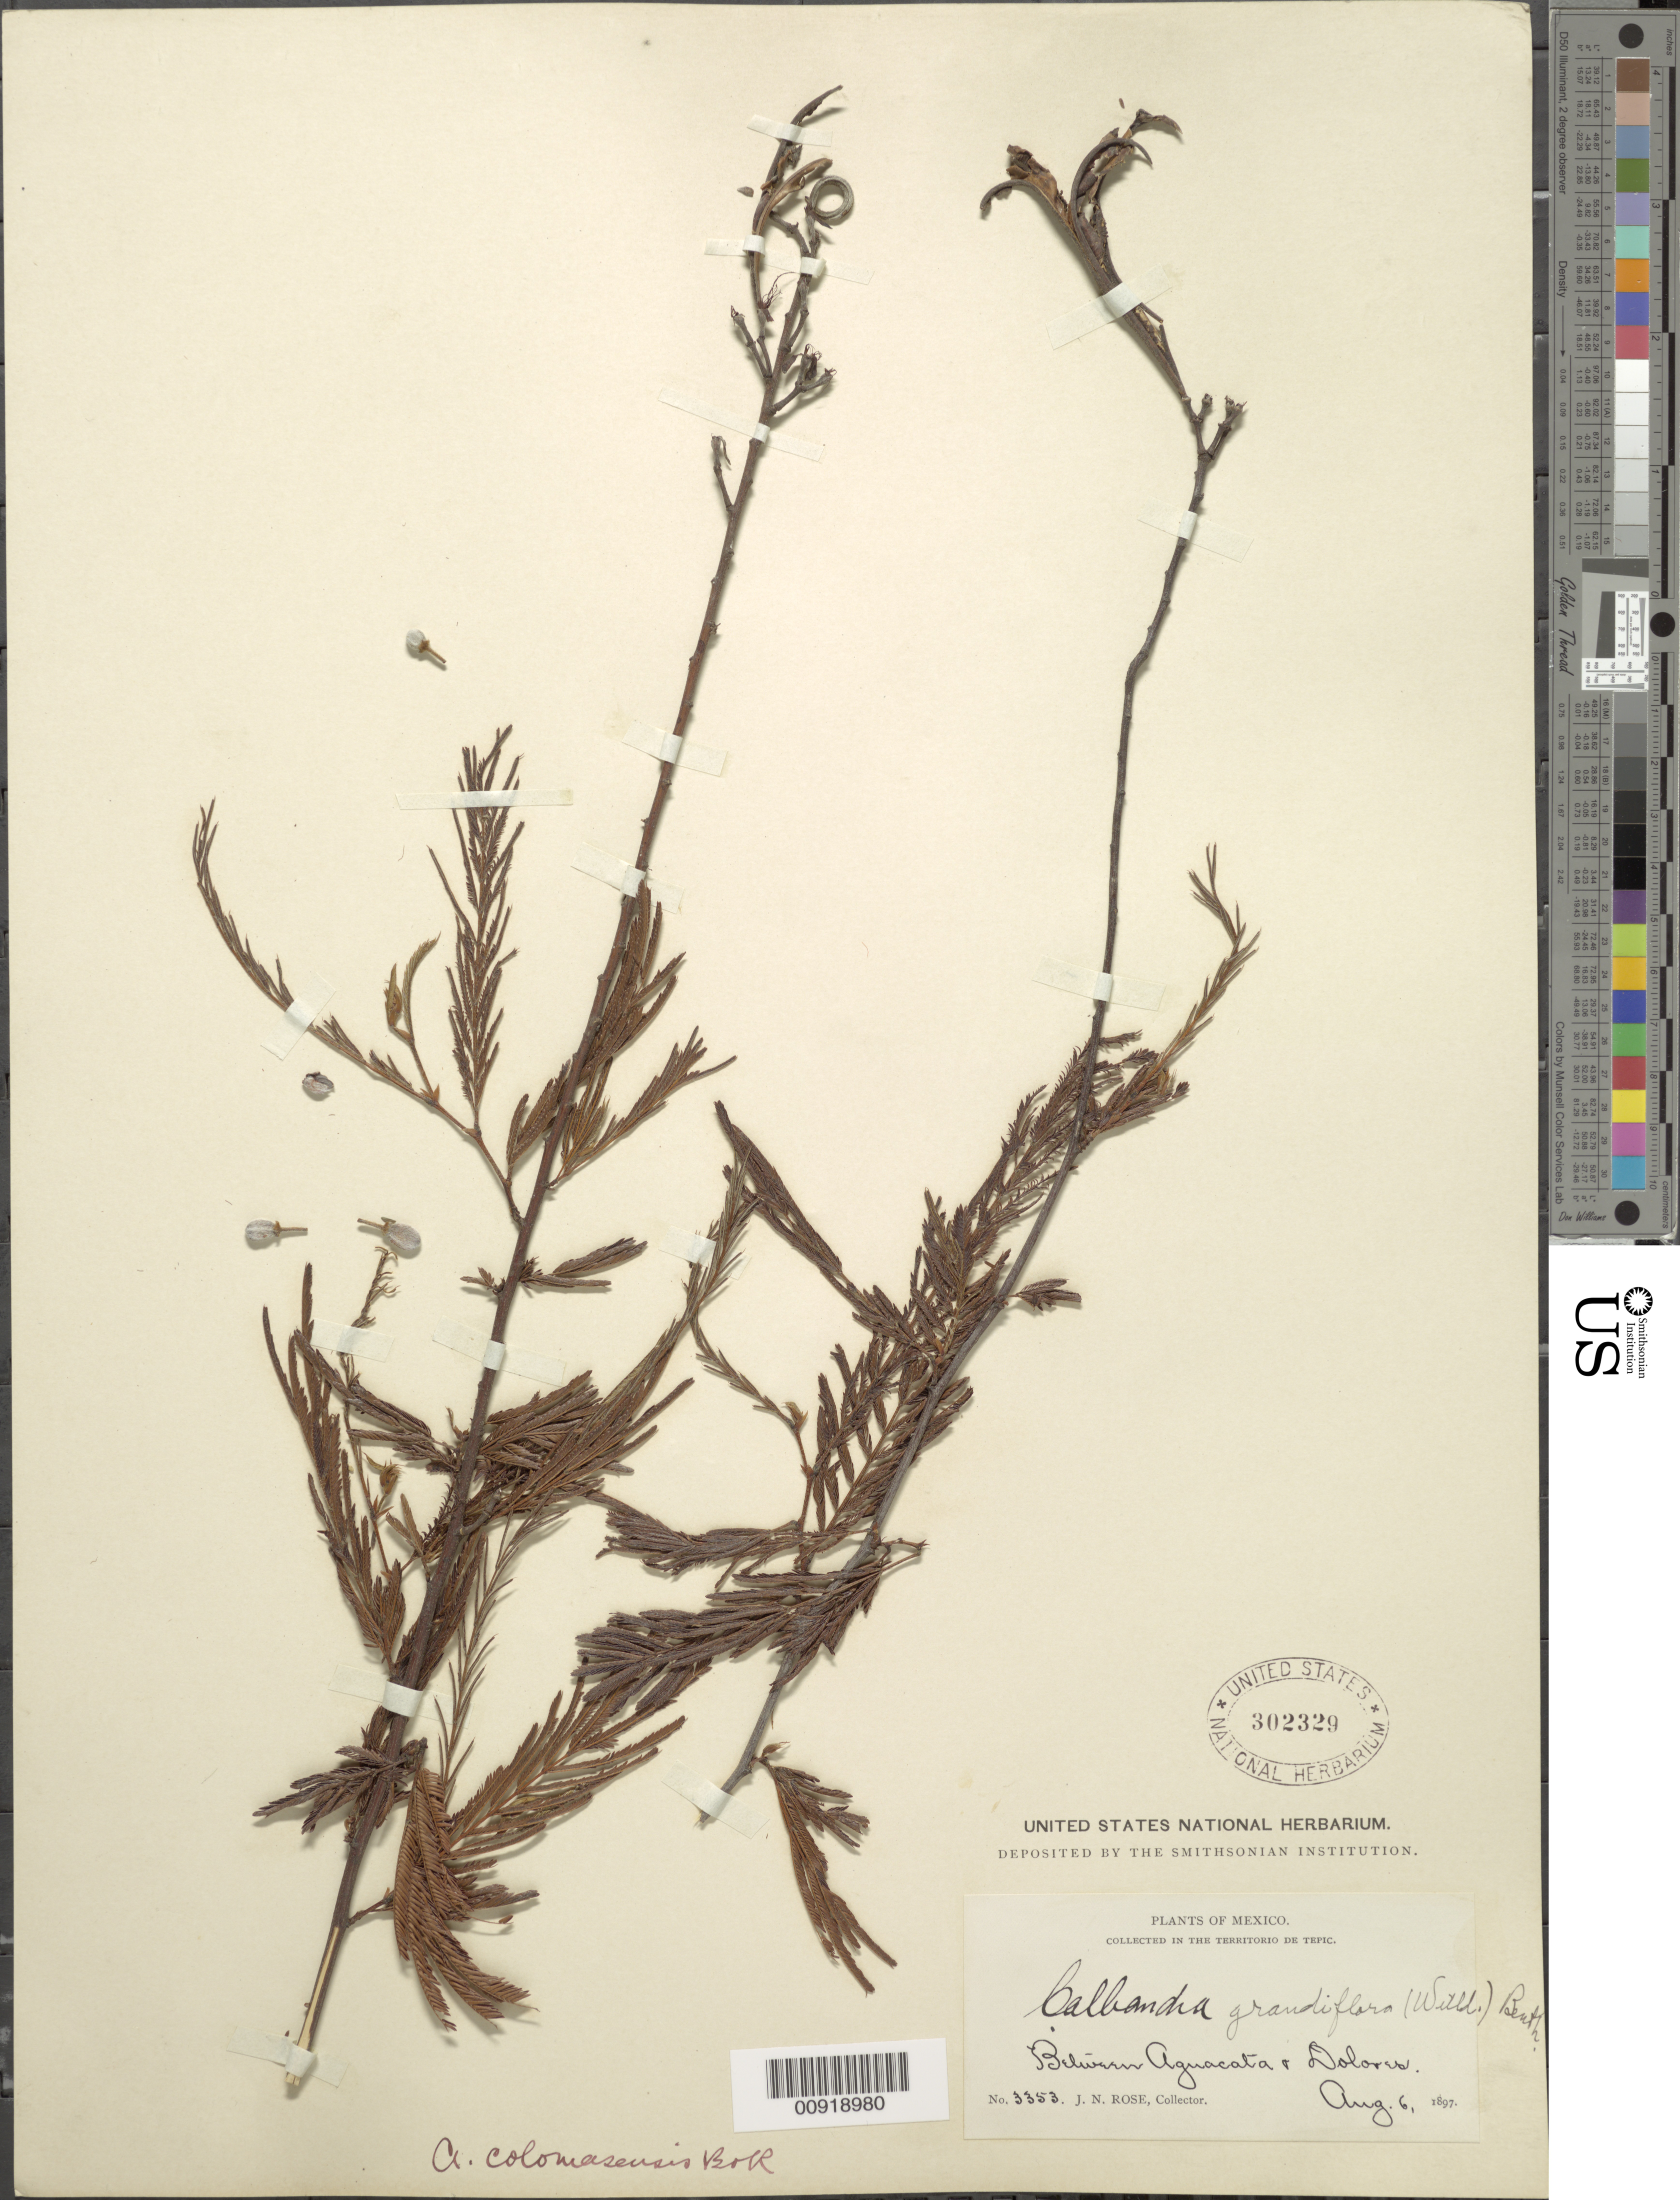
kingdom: Plantae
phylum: Tracheophyta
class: Magnoliopsida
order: Fabales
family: Fabaceae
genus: Calliandra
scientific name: Calliandra houstoniana var. anomala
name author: (Kunth) Barneby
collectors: J. N. Rose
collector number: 3353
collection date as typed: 06 Aug 1897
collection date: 1897-08-06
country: Mexico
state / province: Nayarit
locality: Between Aguacata & Dolores in the Territorio de Tepic.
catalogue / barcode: US 302329